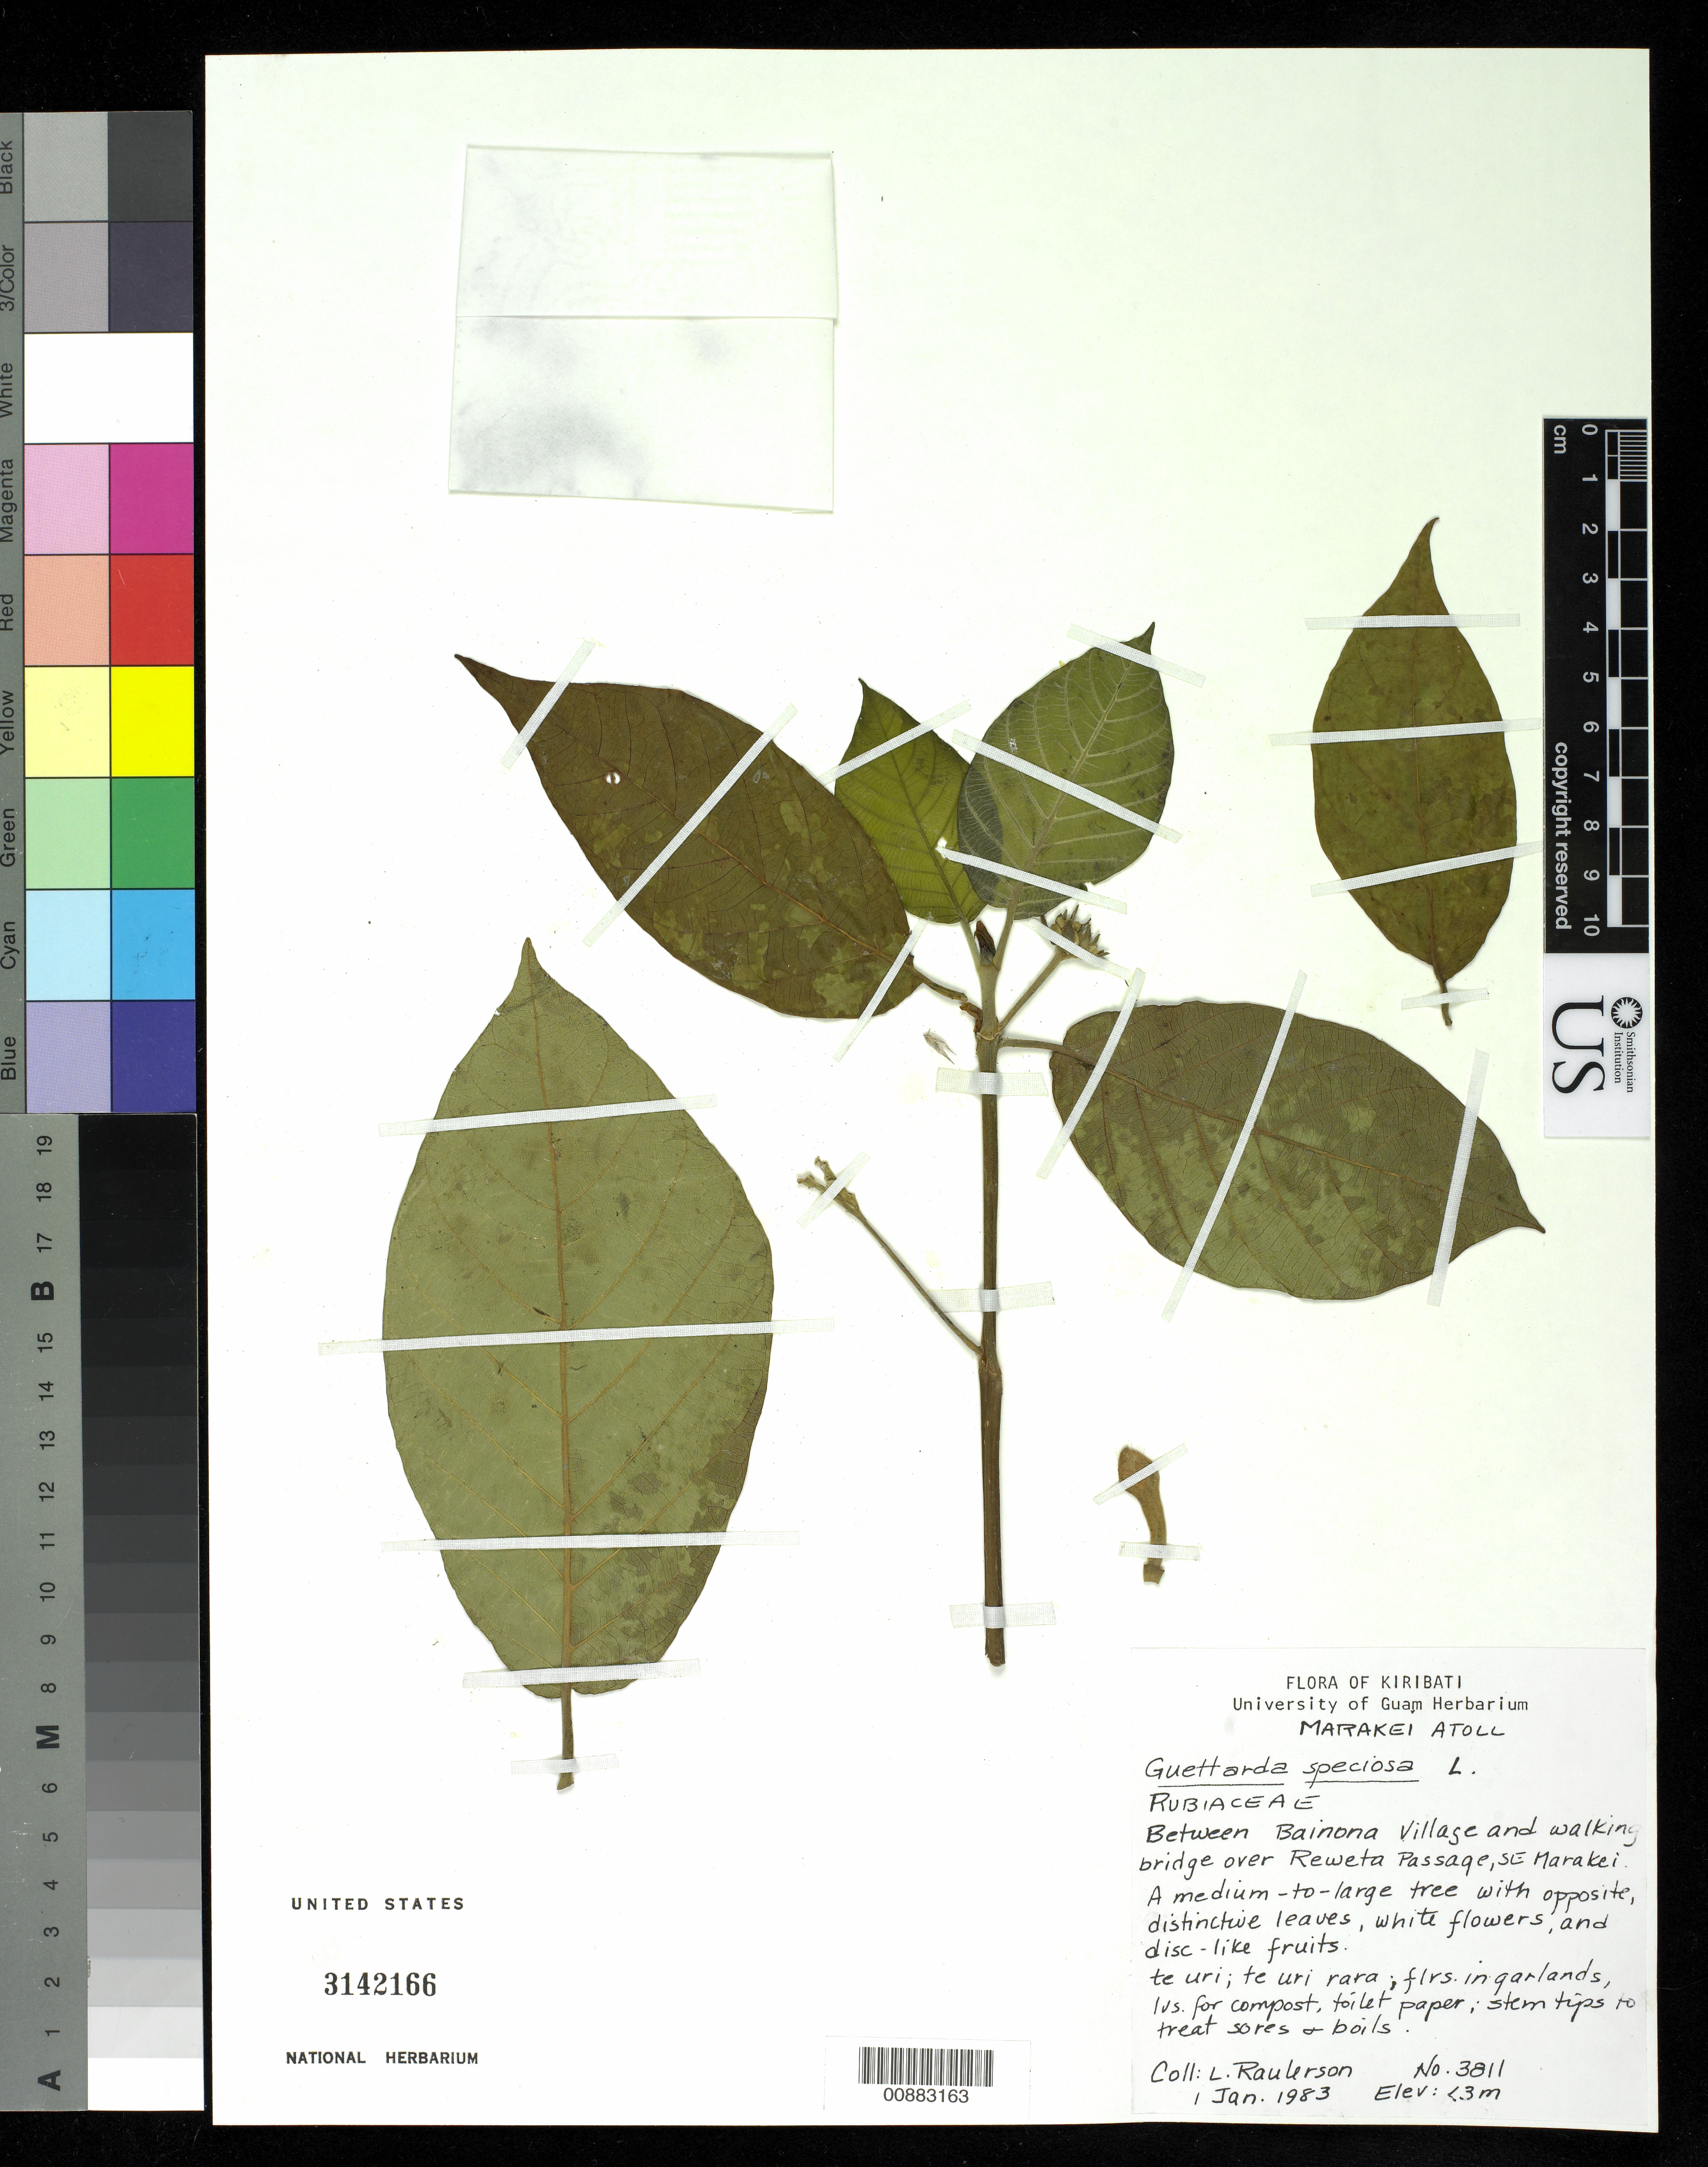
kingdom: Plantae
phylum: Tracheophyta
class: Magnoliopsida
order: Gentianales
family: Rubiaceae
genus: Guettarda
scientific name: Guettarda speciosa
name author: L.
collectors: L. Raulerson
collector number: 3811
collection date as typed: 01 Jan 1983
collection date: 1983-01-01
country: Kiribati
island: Marakei Atoll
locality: between Bainona village and walking bridge over Reweta Passage, SE Marakei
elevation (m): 0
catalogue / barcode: US 3142166